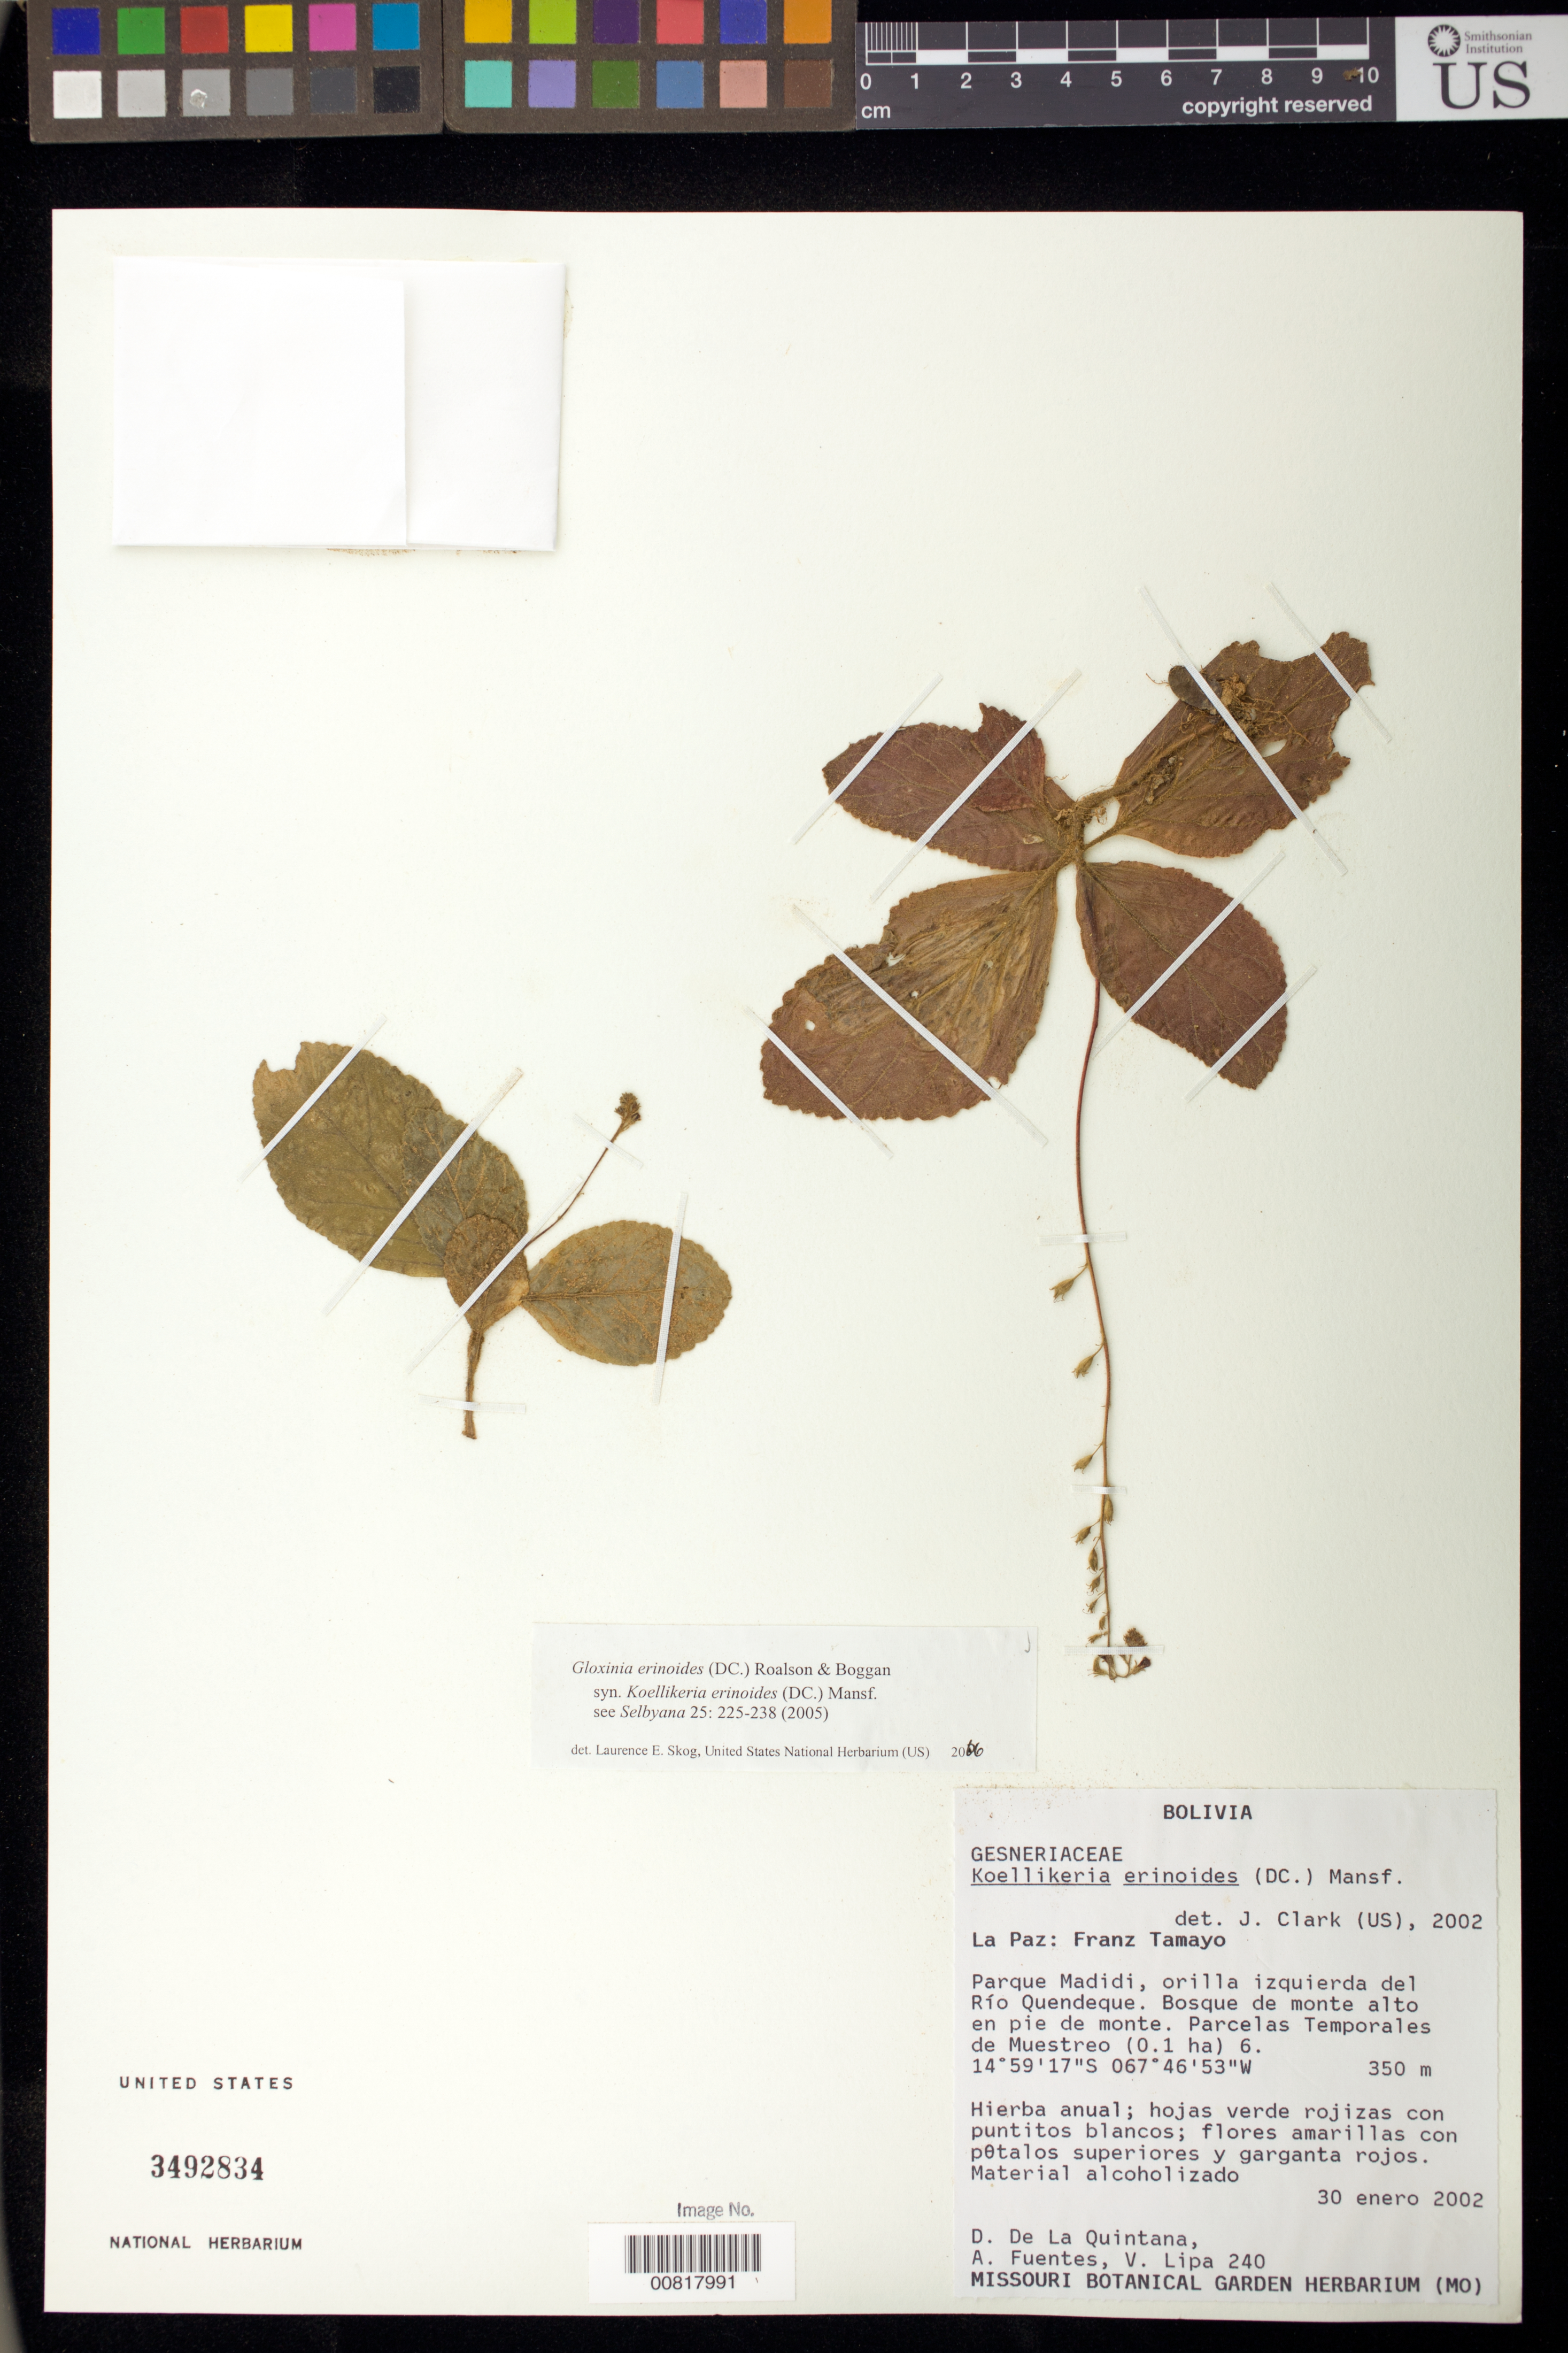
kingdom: Plantae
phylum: Tracheophyta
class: Magnoliopsida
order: Lamiales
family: Gesneriaceae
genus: Gloxinia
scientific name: Gloxinia erinoides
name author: (DC.) Roalson & Boggan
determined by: Skog, Laurence E.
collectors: D. De la Quintana, A. Fuentes & V. Lipa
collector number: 240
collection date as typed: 30 Jan 2002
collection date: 2002-01-30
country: Bolivia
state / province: La Paz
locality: La Paz: Franz Tamayo. Parque Madidi, orilla izquierda del Rio Quendeque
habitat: Bosque de monte alto en pie de monte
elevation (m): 350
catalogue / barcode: US 3492834